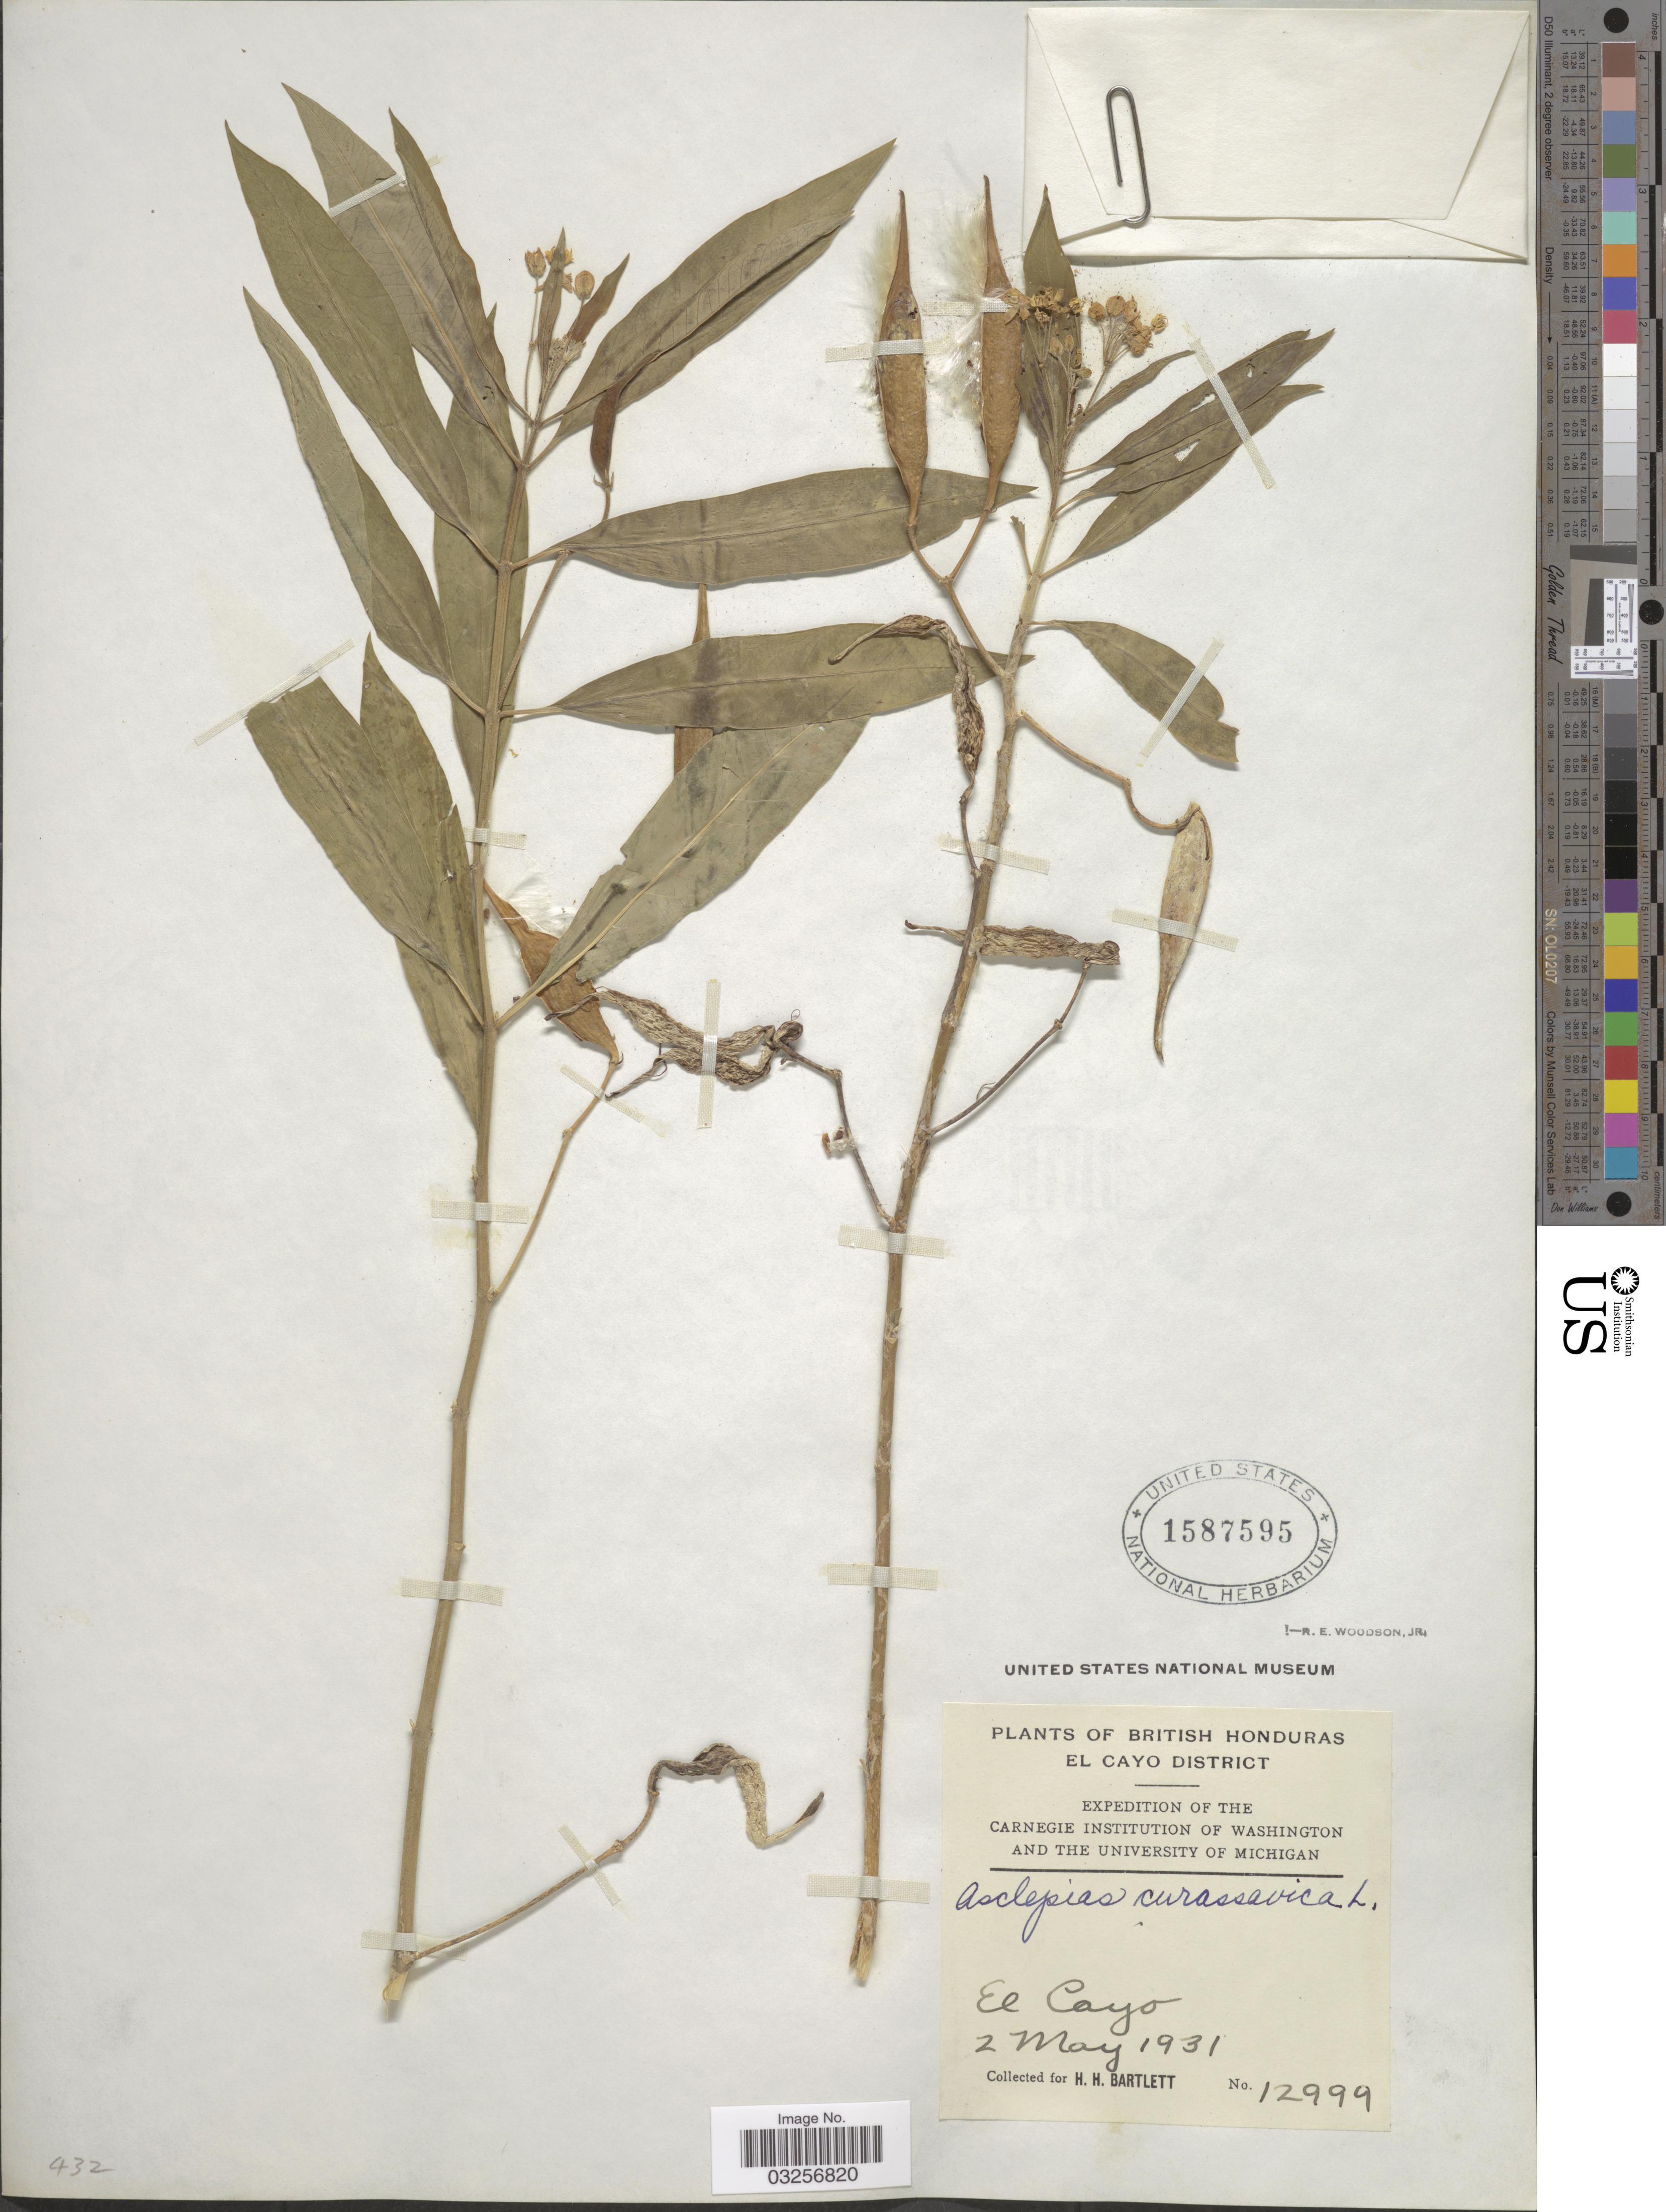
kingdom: Plantae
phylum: Tracheophyta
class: Magnoliopsida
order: Gentianales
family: Apocynaceae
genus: Asclepias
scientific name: Asclepias curassavica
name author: L.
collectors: H. H. Bartlett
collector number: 12999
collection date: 1931-05-02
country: Belize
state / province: Cayo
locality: British Honduras. El Cayo District. El Cayo.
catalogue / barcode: US 1587595